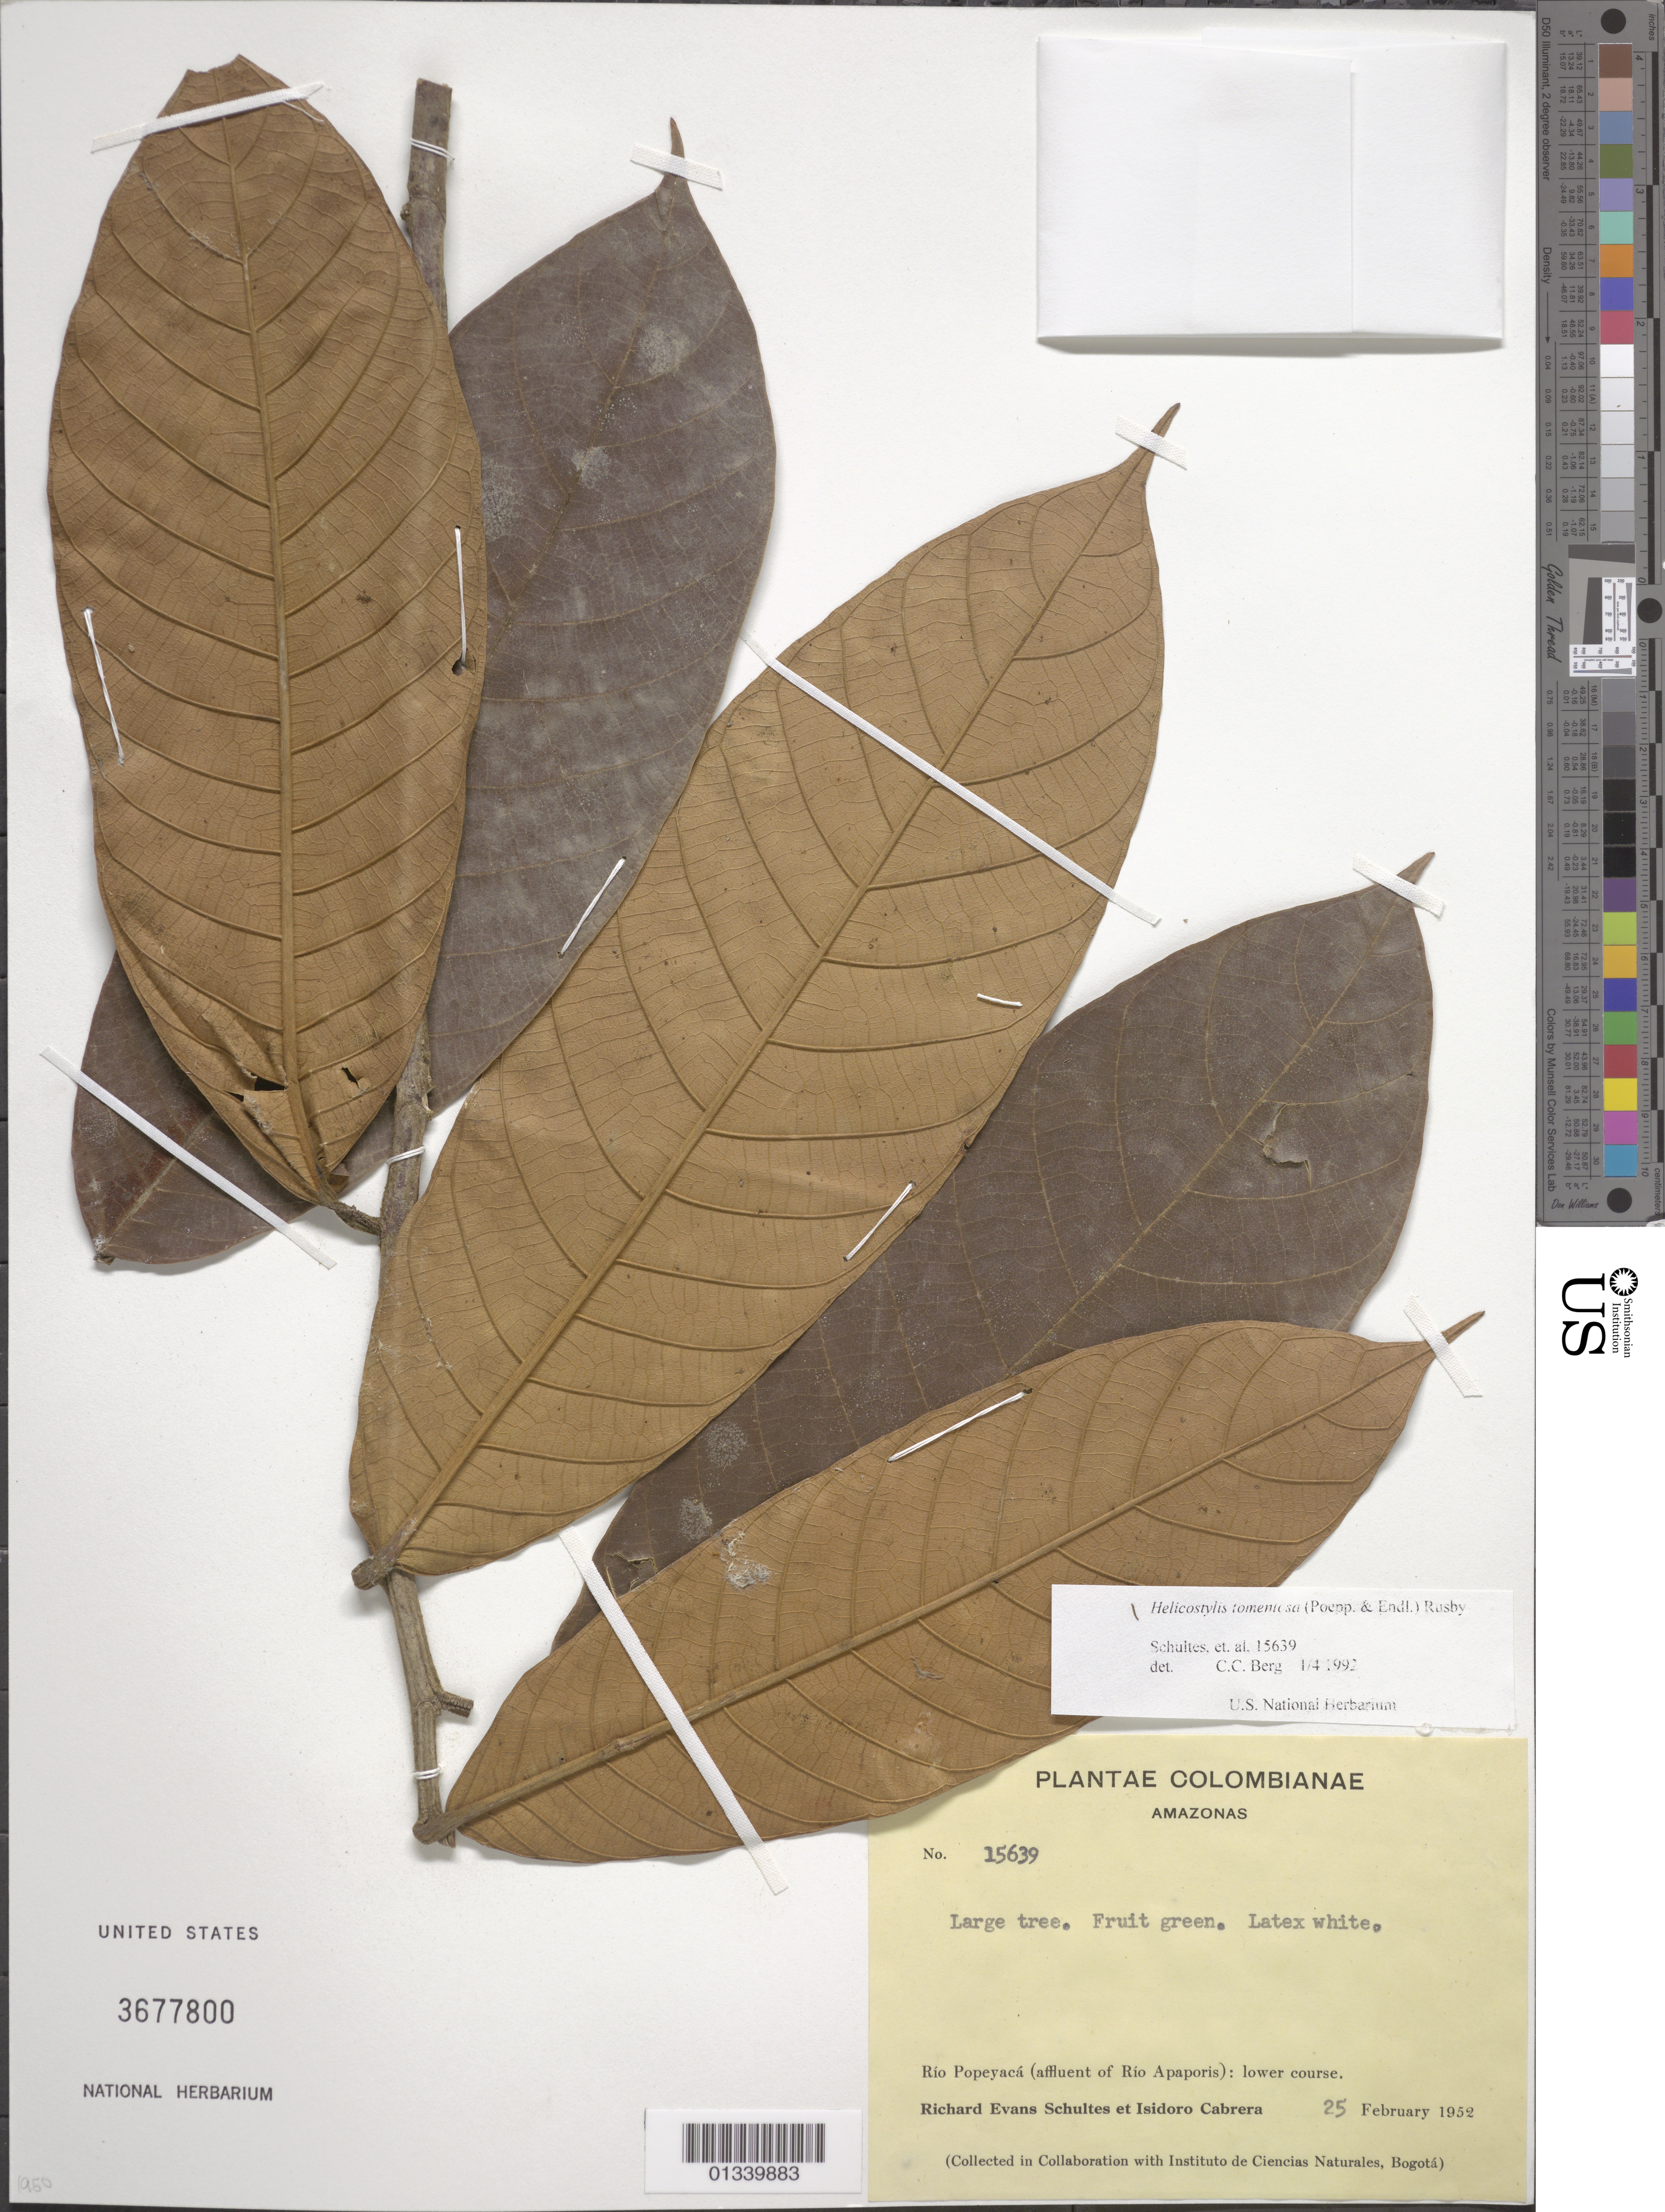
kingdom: Plantae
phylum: Tracheophyta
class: Magnoliopsida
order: Rosales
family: Moraceae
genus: Helicostylis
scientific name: Helicostylis tomentosa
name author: (Poepp. & Endl.) Rusby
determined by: Berg, C. C.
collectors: R. E. Schultes & I. Cabrera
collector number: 15639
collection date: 1952-02-25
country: Colombia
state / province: Amazonas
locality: Rio Popeyaca (affluent of Rio Apaporis): lower course.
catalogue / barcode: US 3677800